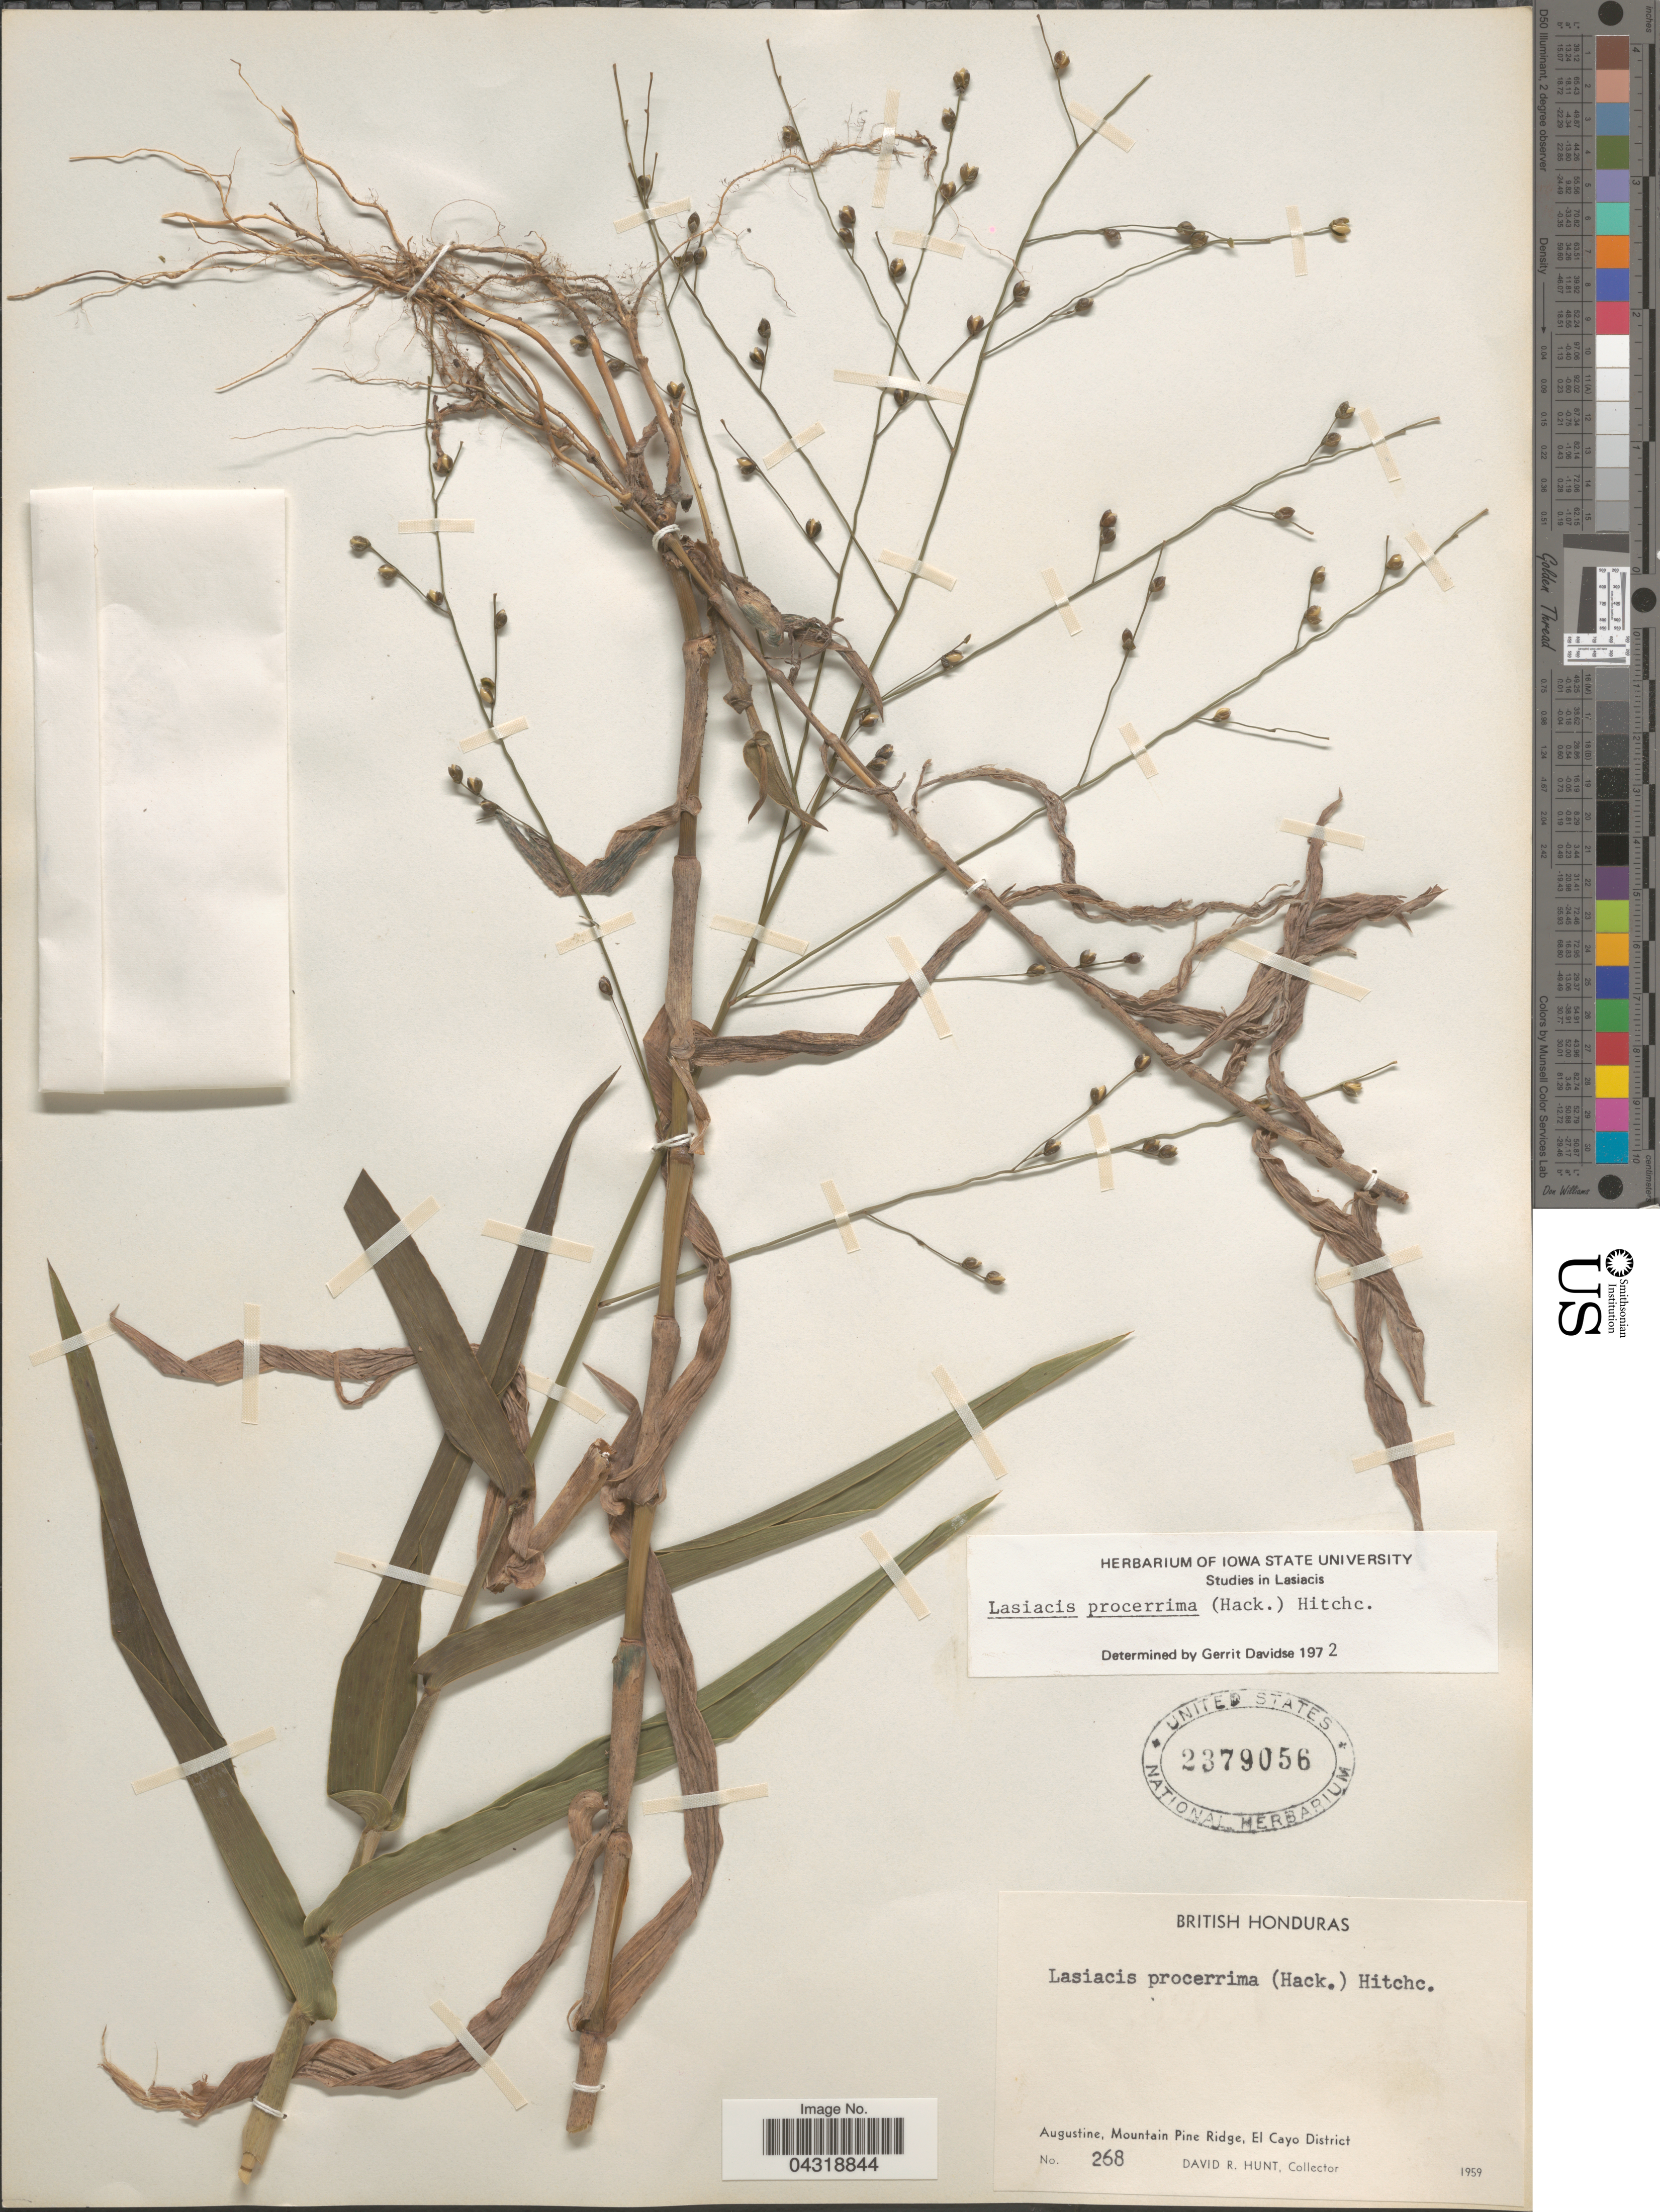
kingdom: Plantae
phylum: Tracheophyta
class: Liliopsida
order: Poales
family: Poaceae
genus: Lasiacis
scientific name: Lasiacis procerrima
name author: (Hack.) Hitchc.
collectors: D. Hunt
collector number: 268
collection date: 1959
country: Belize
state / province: Cayo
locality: British Honduras. Augustine, Mountain Pine Ridge, El Cayo District.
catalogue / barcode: US 2379056